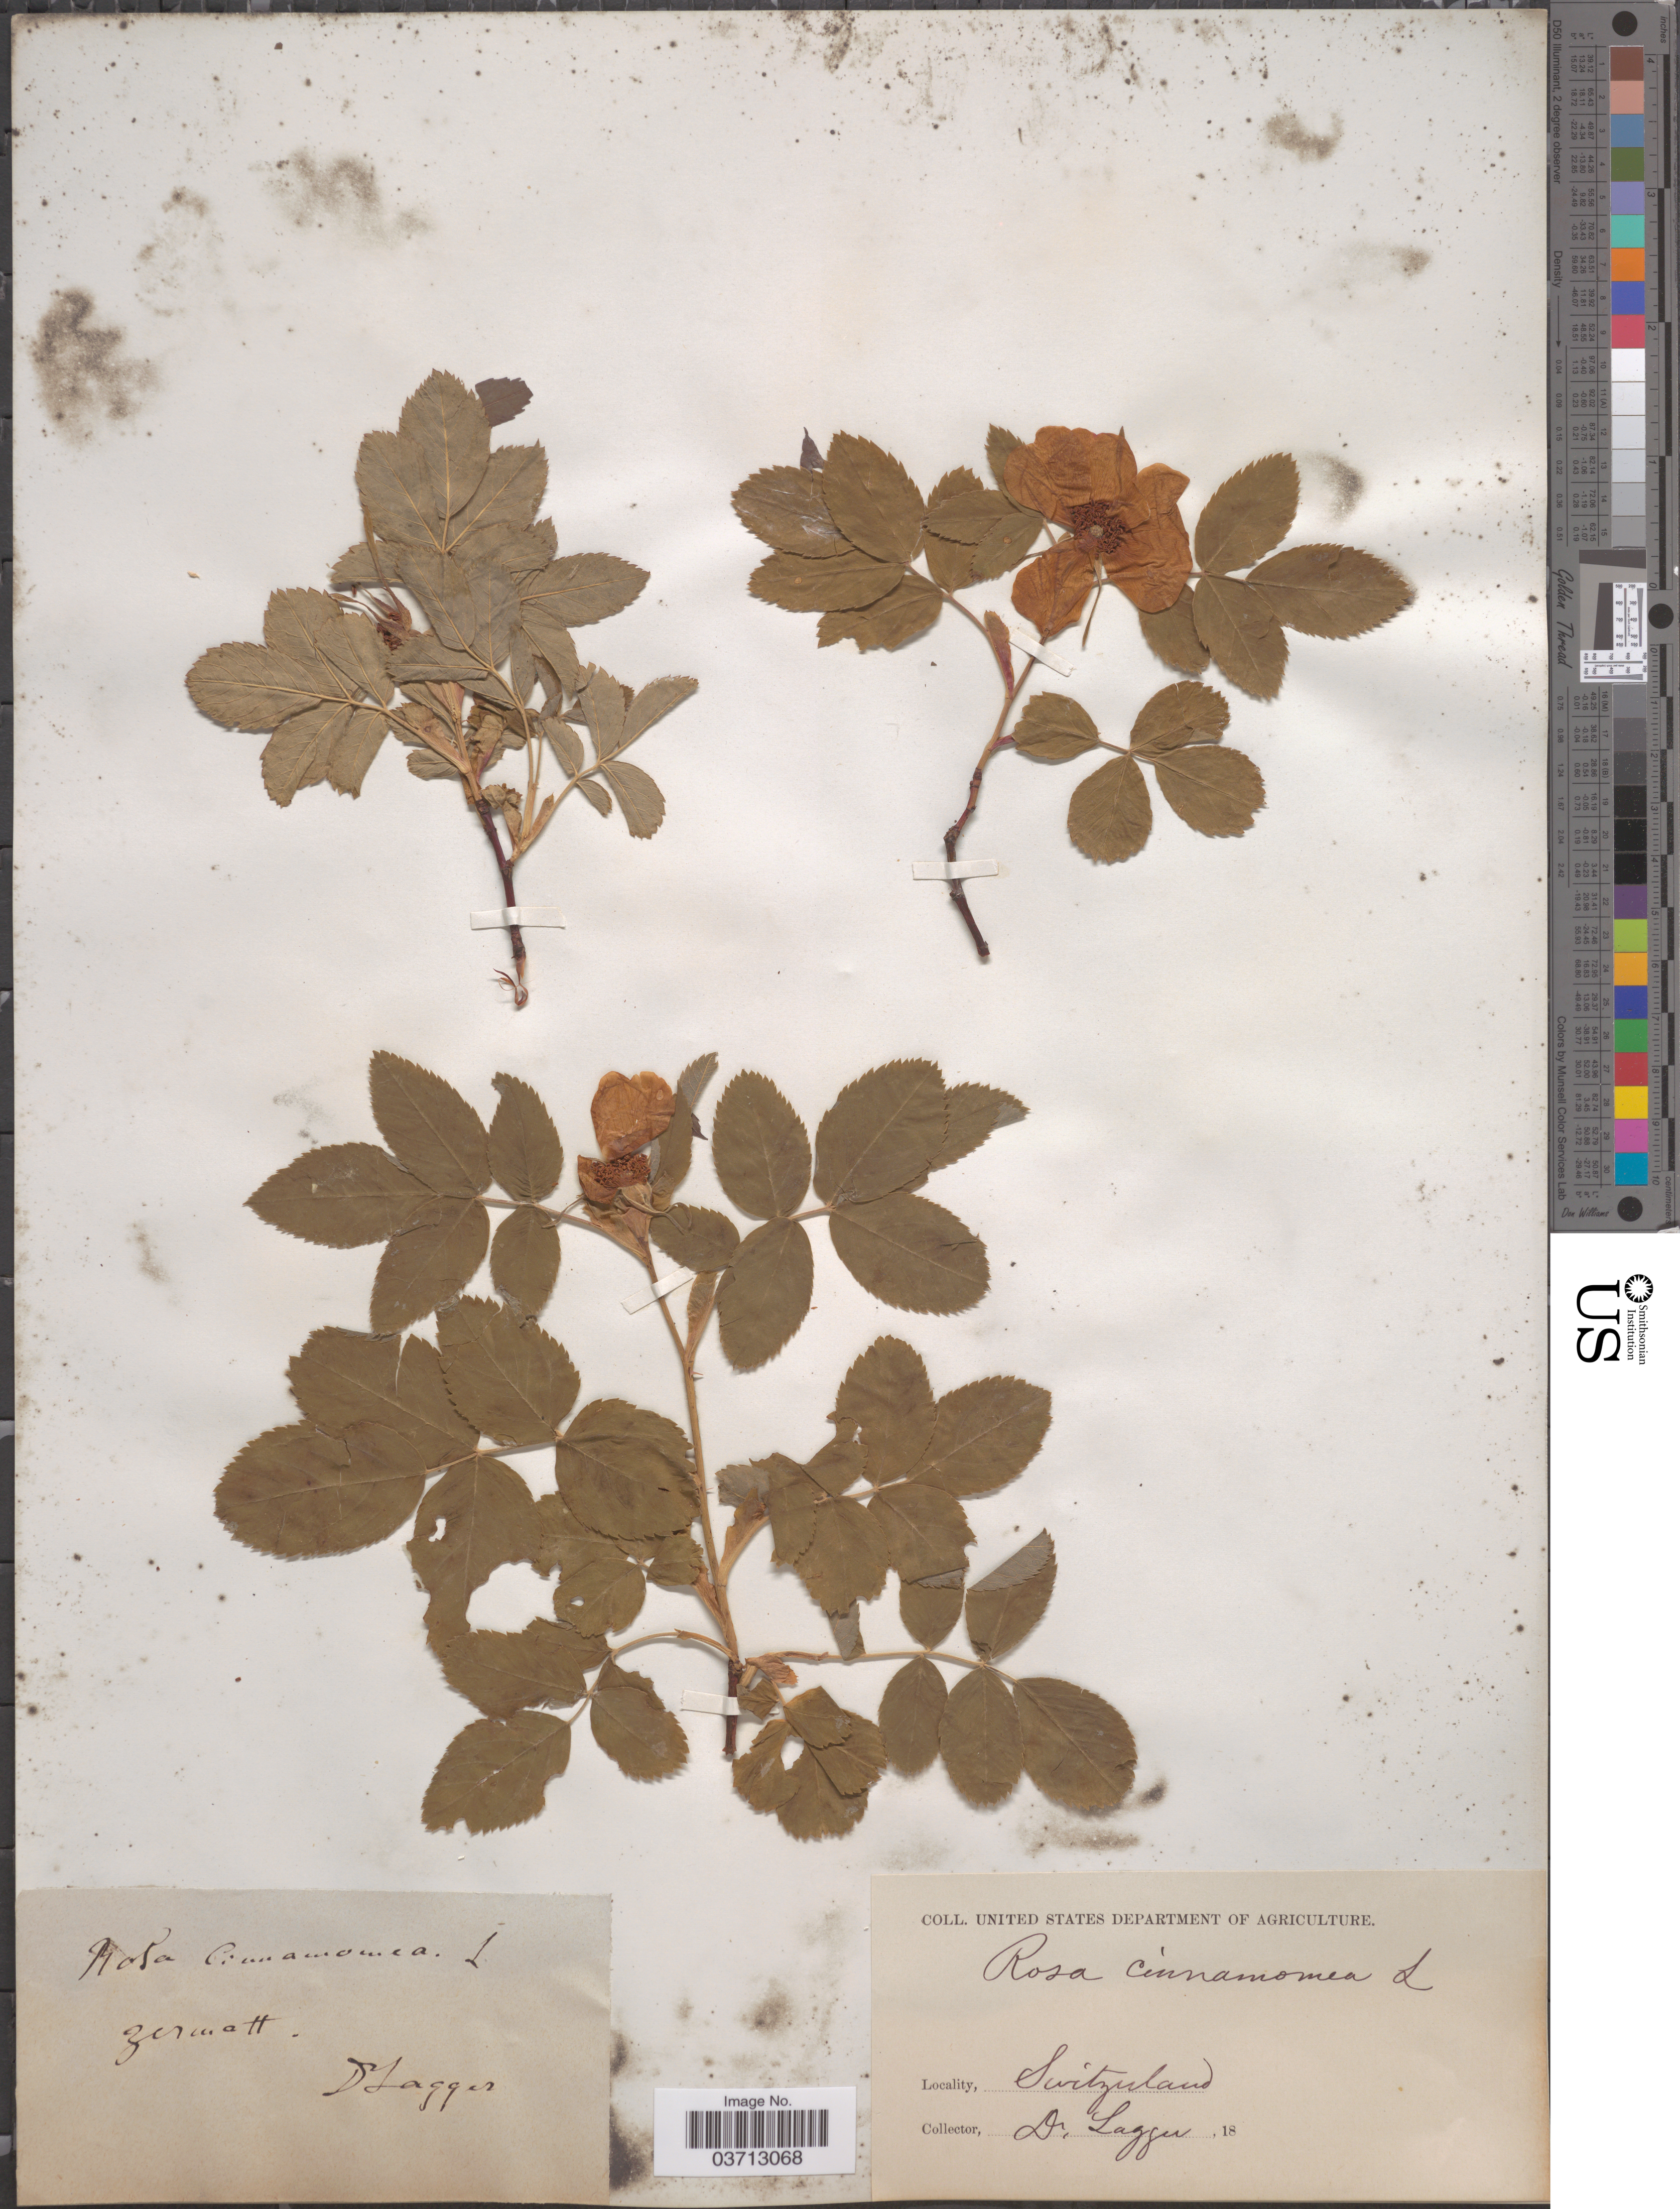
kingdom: Plantae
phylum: Tracheophyta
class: Magnoliopsida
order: Rosales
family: Rosaceae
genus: Rosa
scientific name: Rosa cinnamomea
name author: L.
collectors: F. J. Lagger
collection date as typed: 18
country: Switzerland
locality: Zermatt.